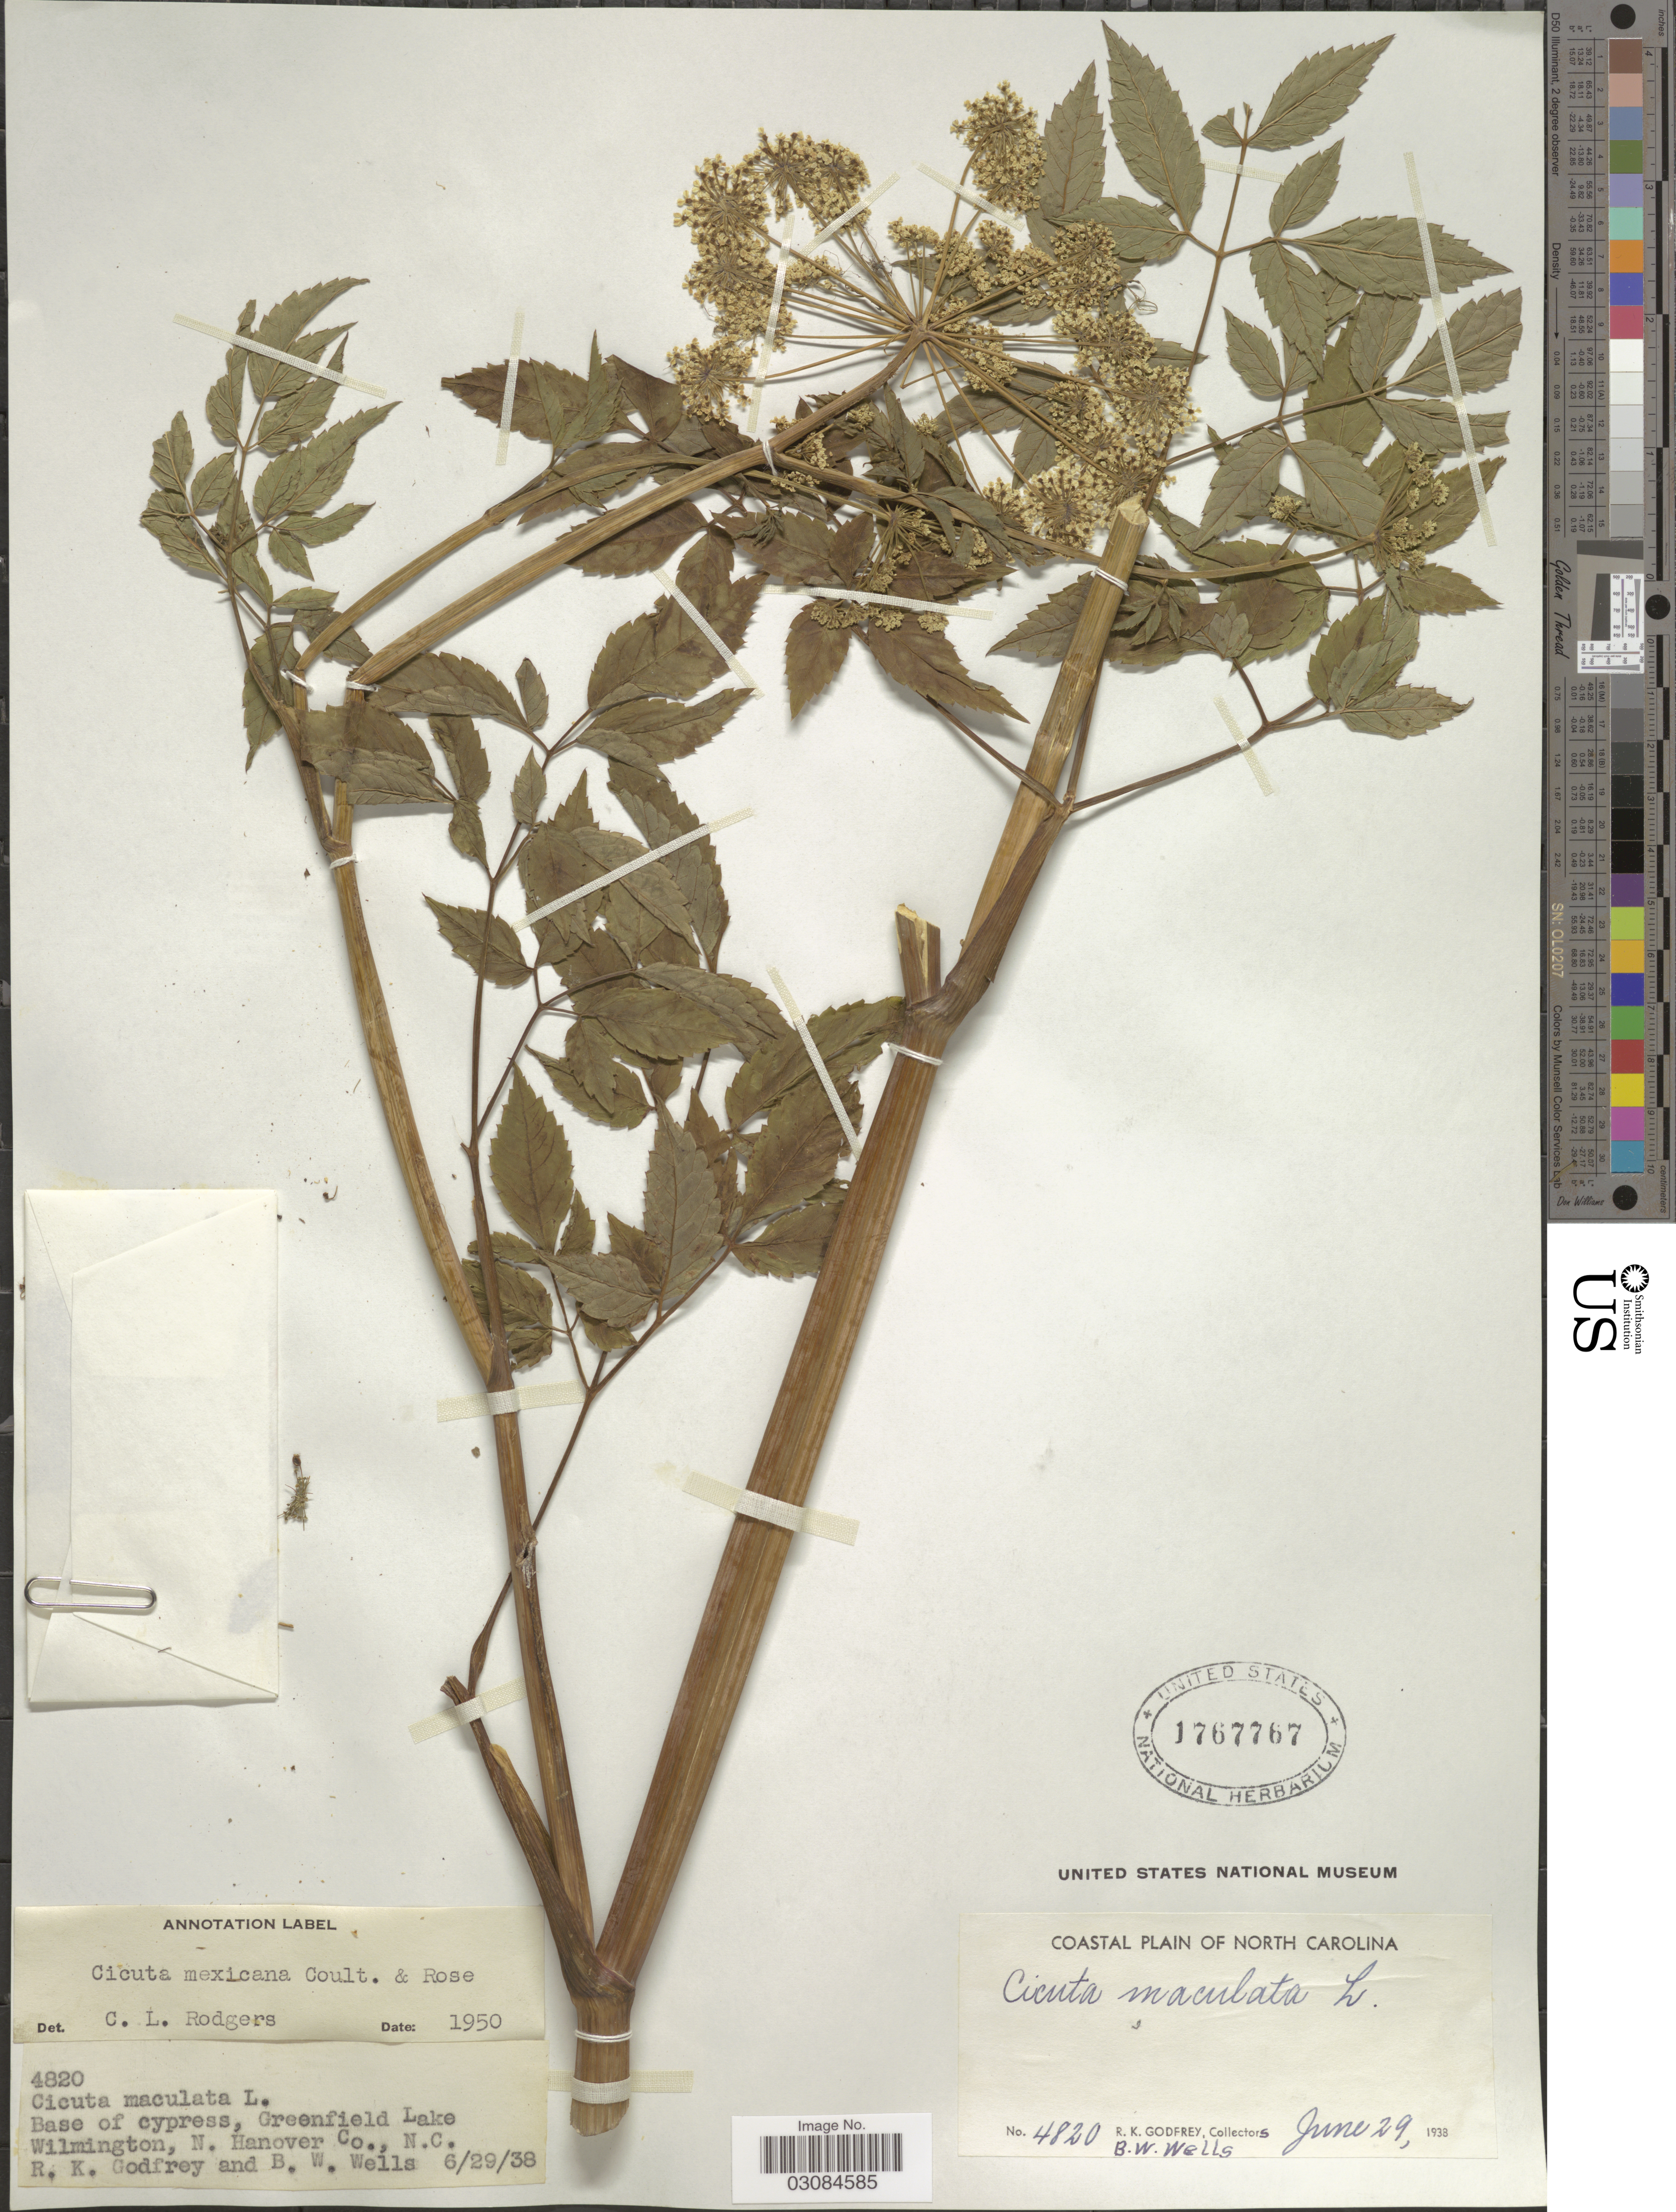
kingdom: Plantae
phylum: Tracheophyta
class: Magnoliopsida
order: Apiales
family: Apiaceae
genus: Cicuta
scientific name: Cicuta mexicana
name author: J.M. Coult. & Rose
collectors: R. K. Godfrey & B. Wells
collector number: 4820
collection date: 1938-06-29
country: United States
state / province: North Carolina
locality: Coastal plain of North Carolina. Base of cypress, Greenfield Lake Wilmington, N. Hanover Co.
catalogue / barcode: US 1767767